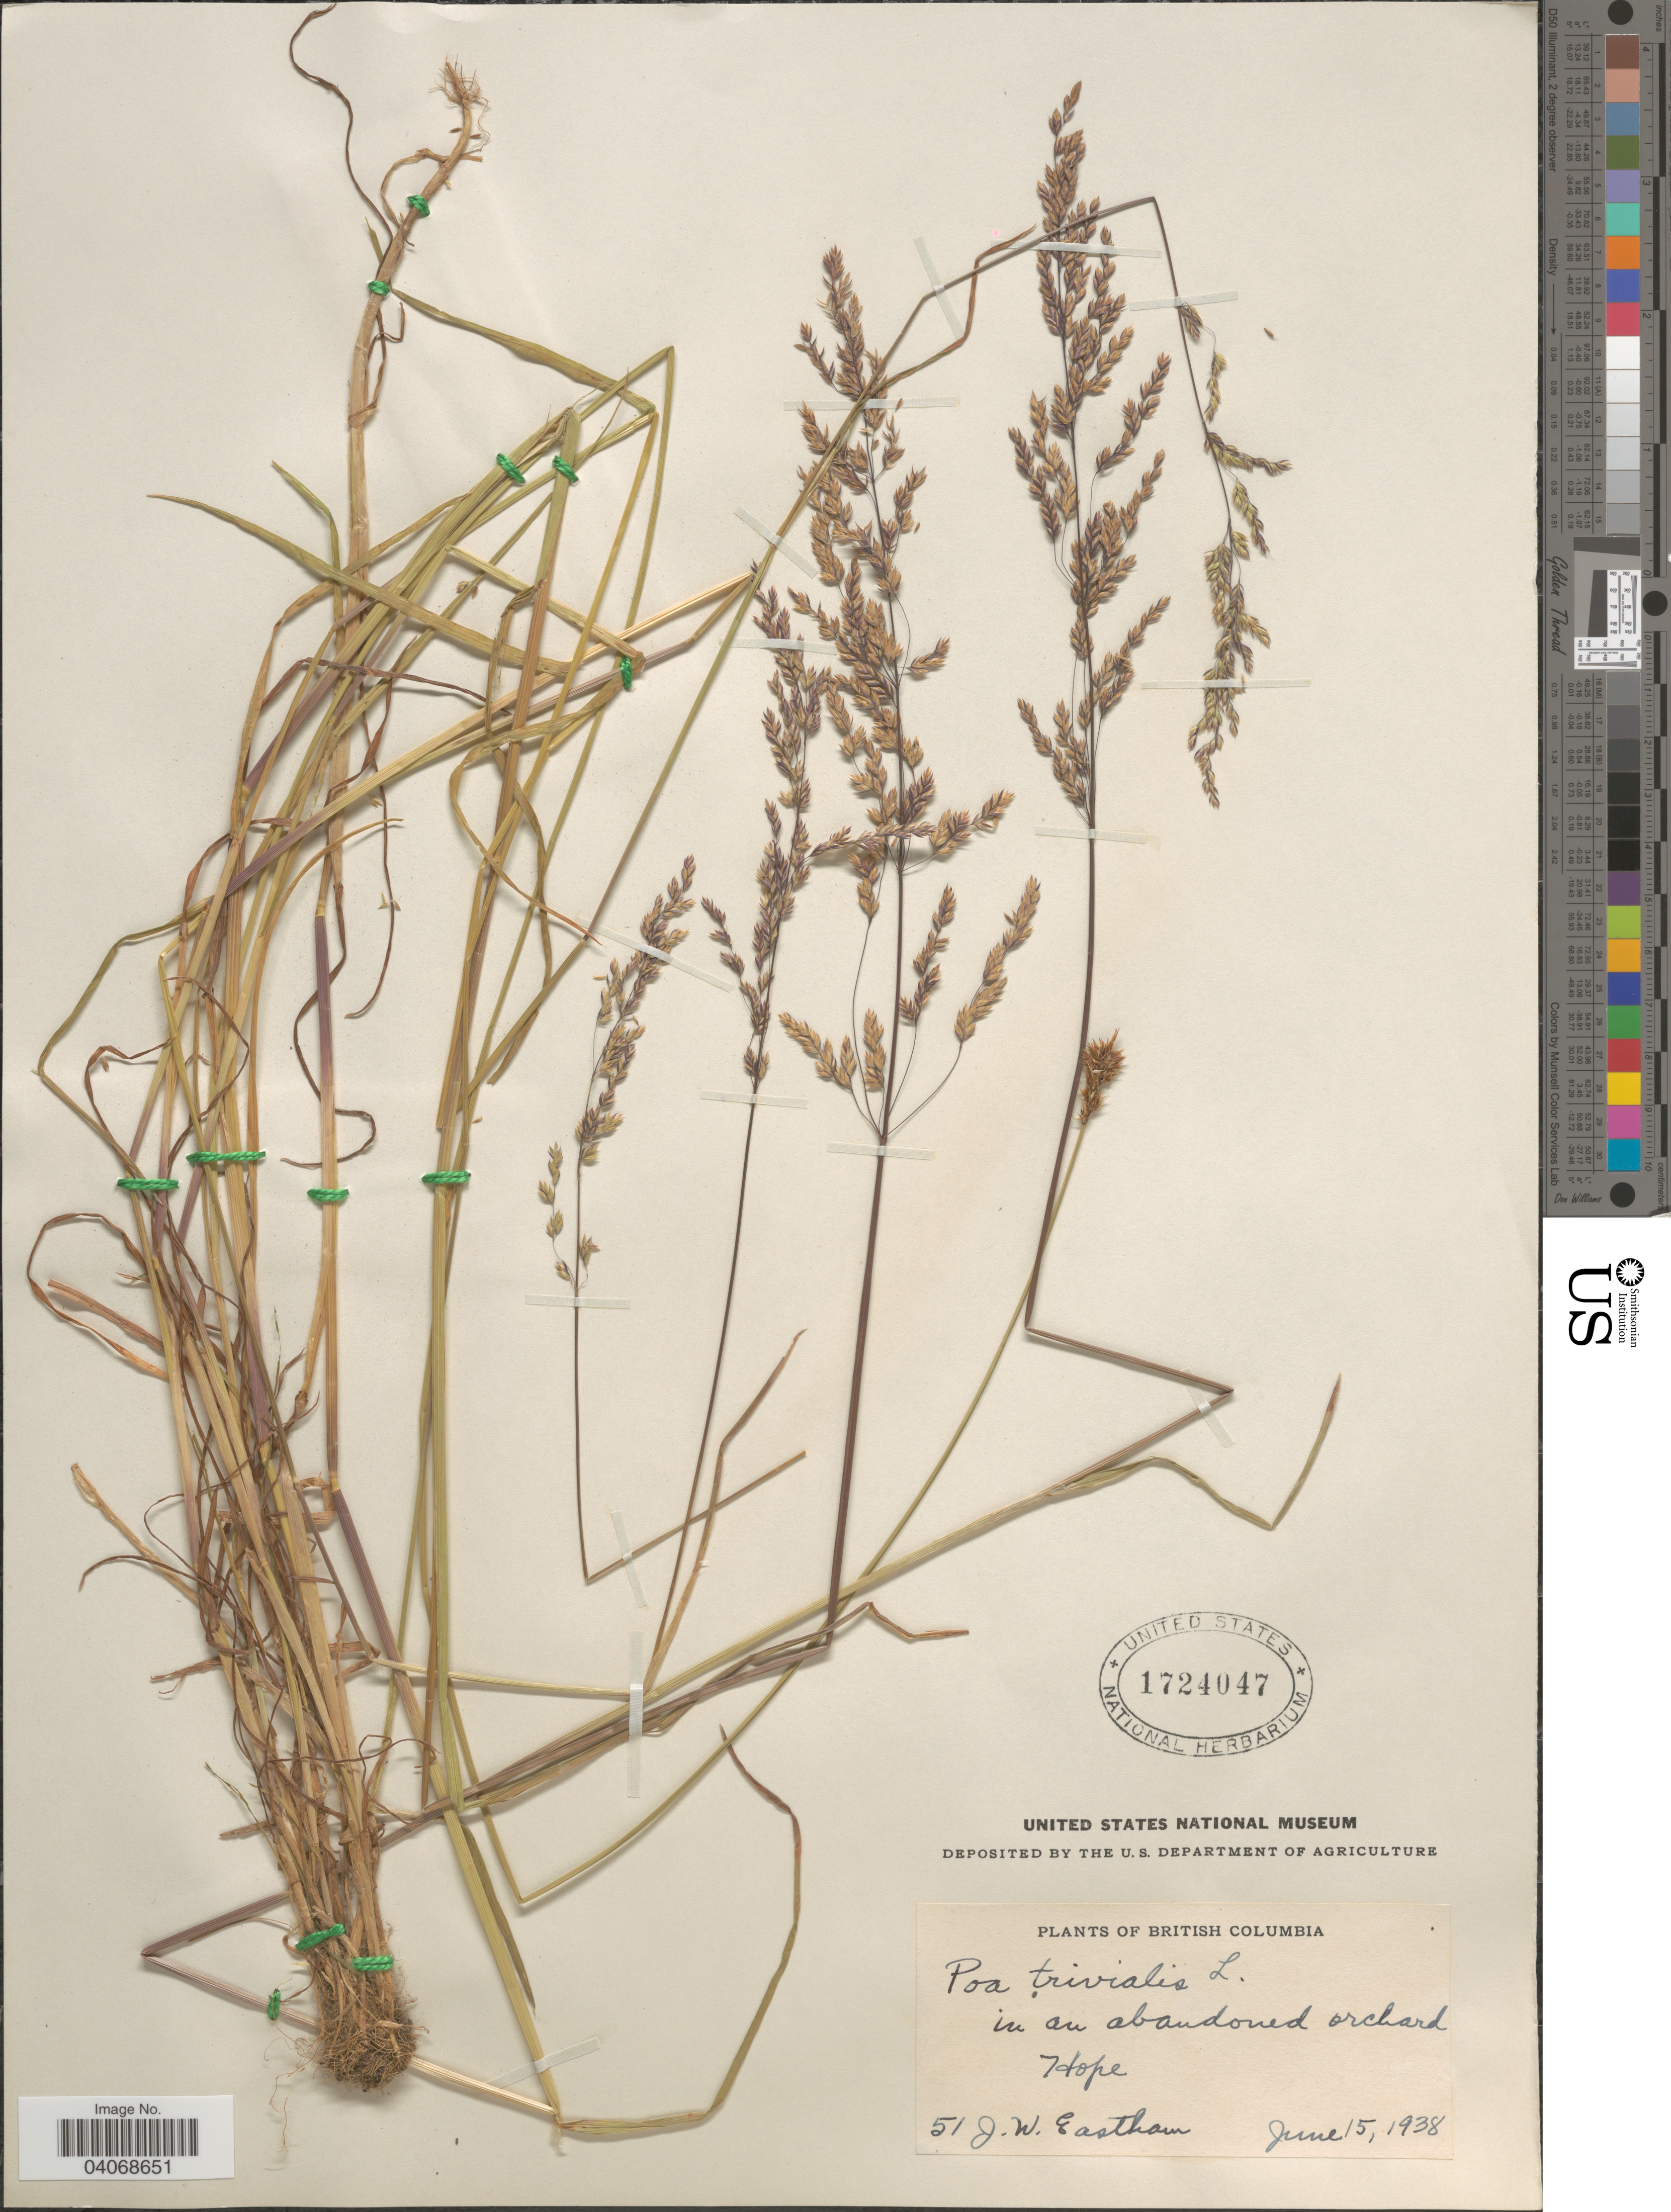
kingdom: Plantae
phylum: Tracheophyta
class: Liliopsida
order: Poales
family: Poaceae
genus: Poa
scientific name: Poa trivialis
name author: L.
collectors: J. Eastham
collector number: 51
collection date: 1938-06-15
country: Canada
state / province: British Columbia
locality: In an abandoned orchard. Hope.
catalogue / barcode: US 1724047